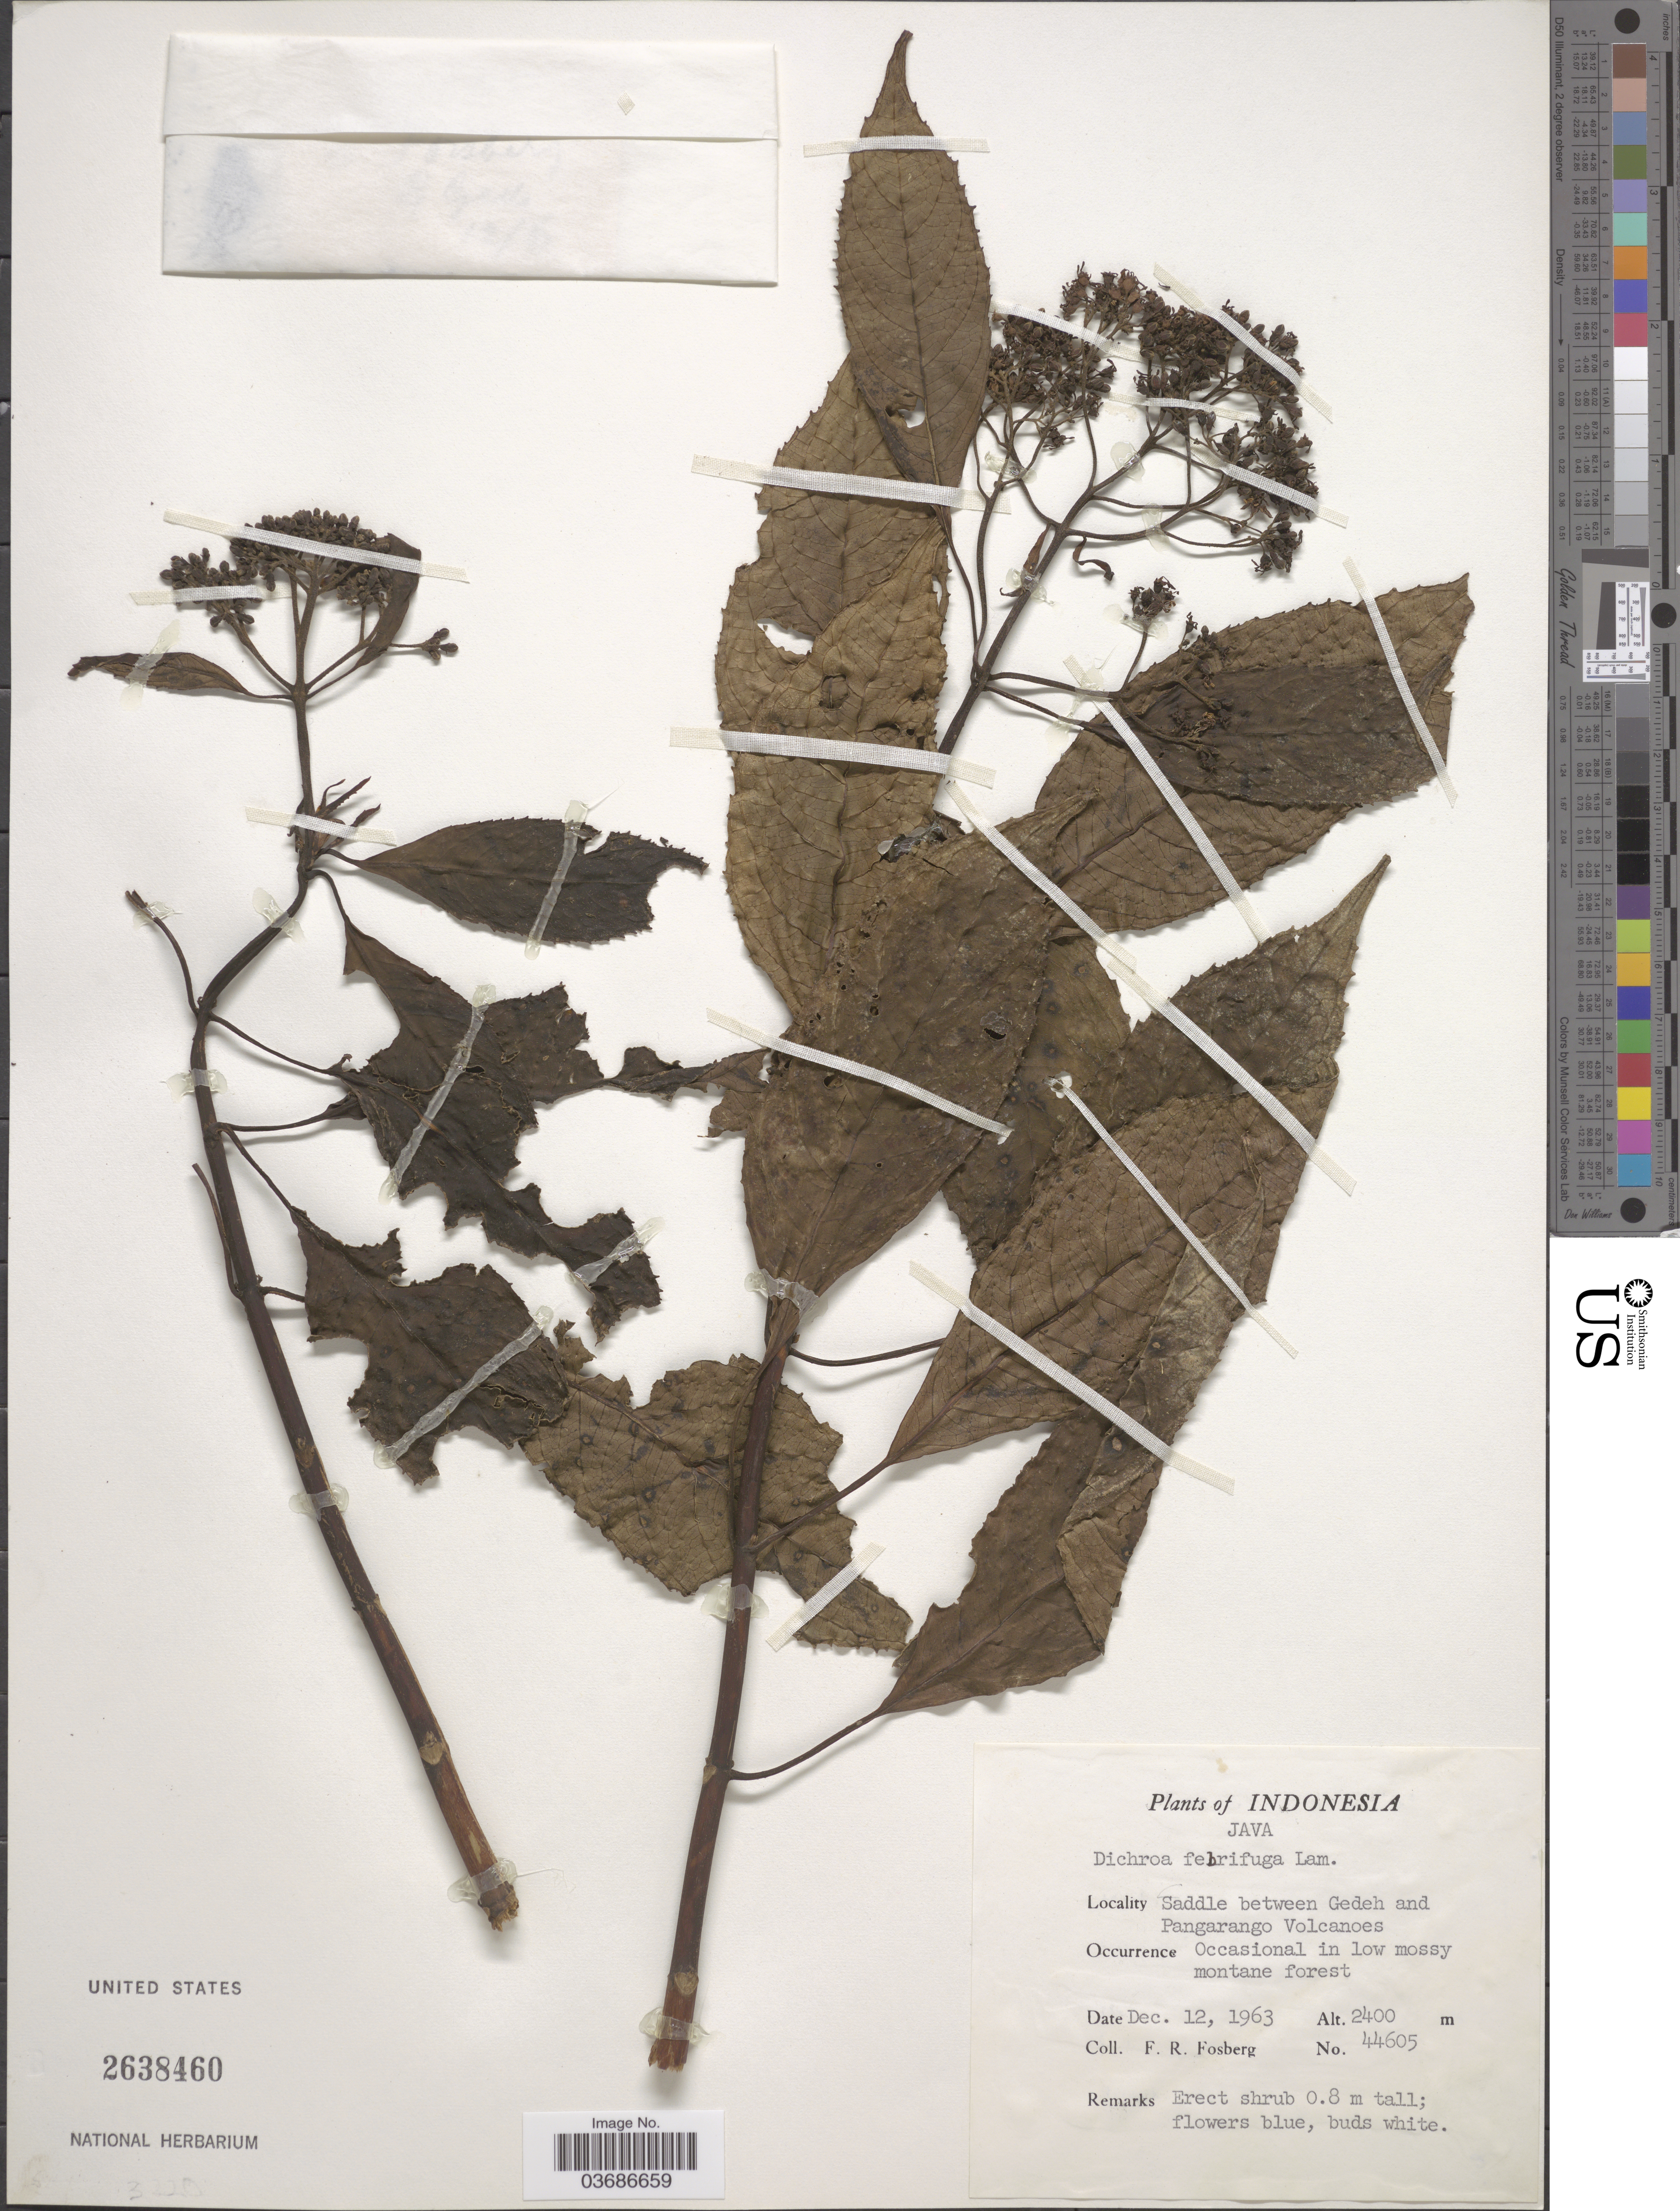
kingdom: Plantae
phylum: Tracheophyta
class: Magnoliopsida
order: Cornales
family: Hydrangeaceae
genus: Hydrangea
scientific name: Hydrangea febrifuga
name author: (Lour.) Y. De Smet & C. Granados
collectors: F. R. Fosberg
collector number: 44605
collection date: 1963-12-12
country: Indonesia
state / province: Java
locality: Saddle between Gedeh and Pangarango Volcanoes.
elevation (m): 2400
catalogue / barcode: US 2638460